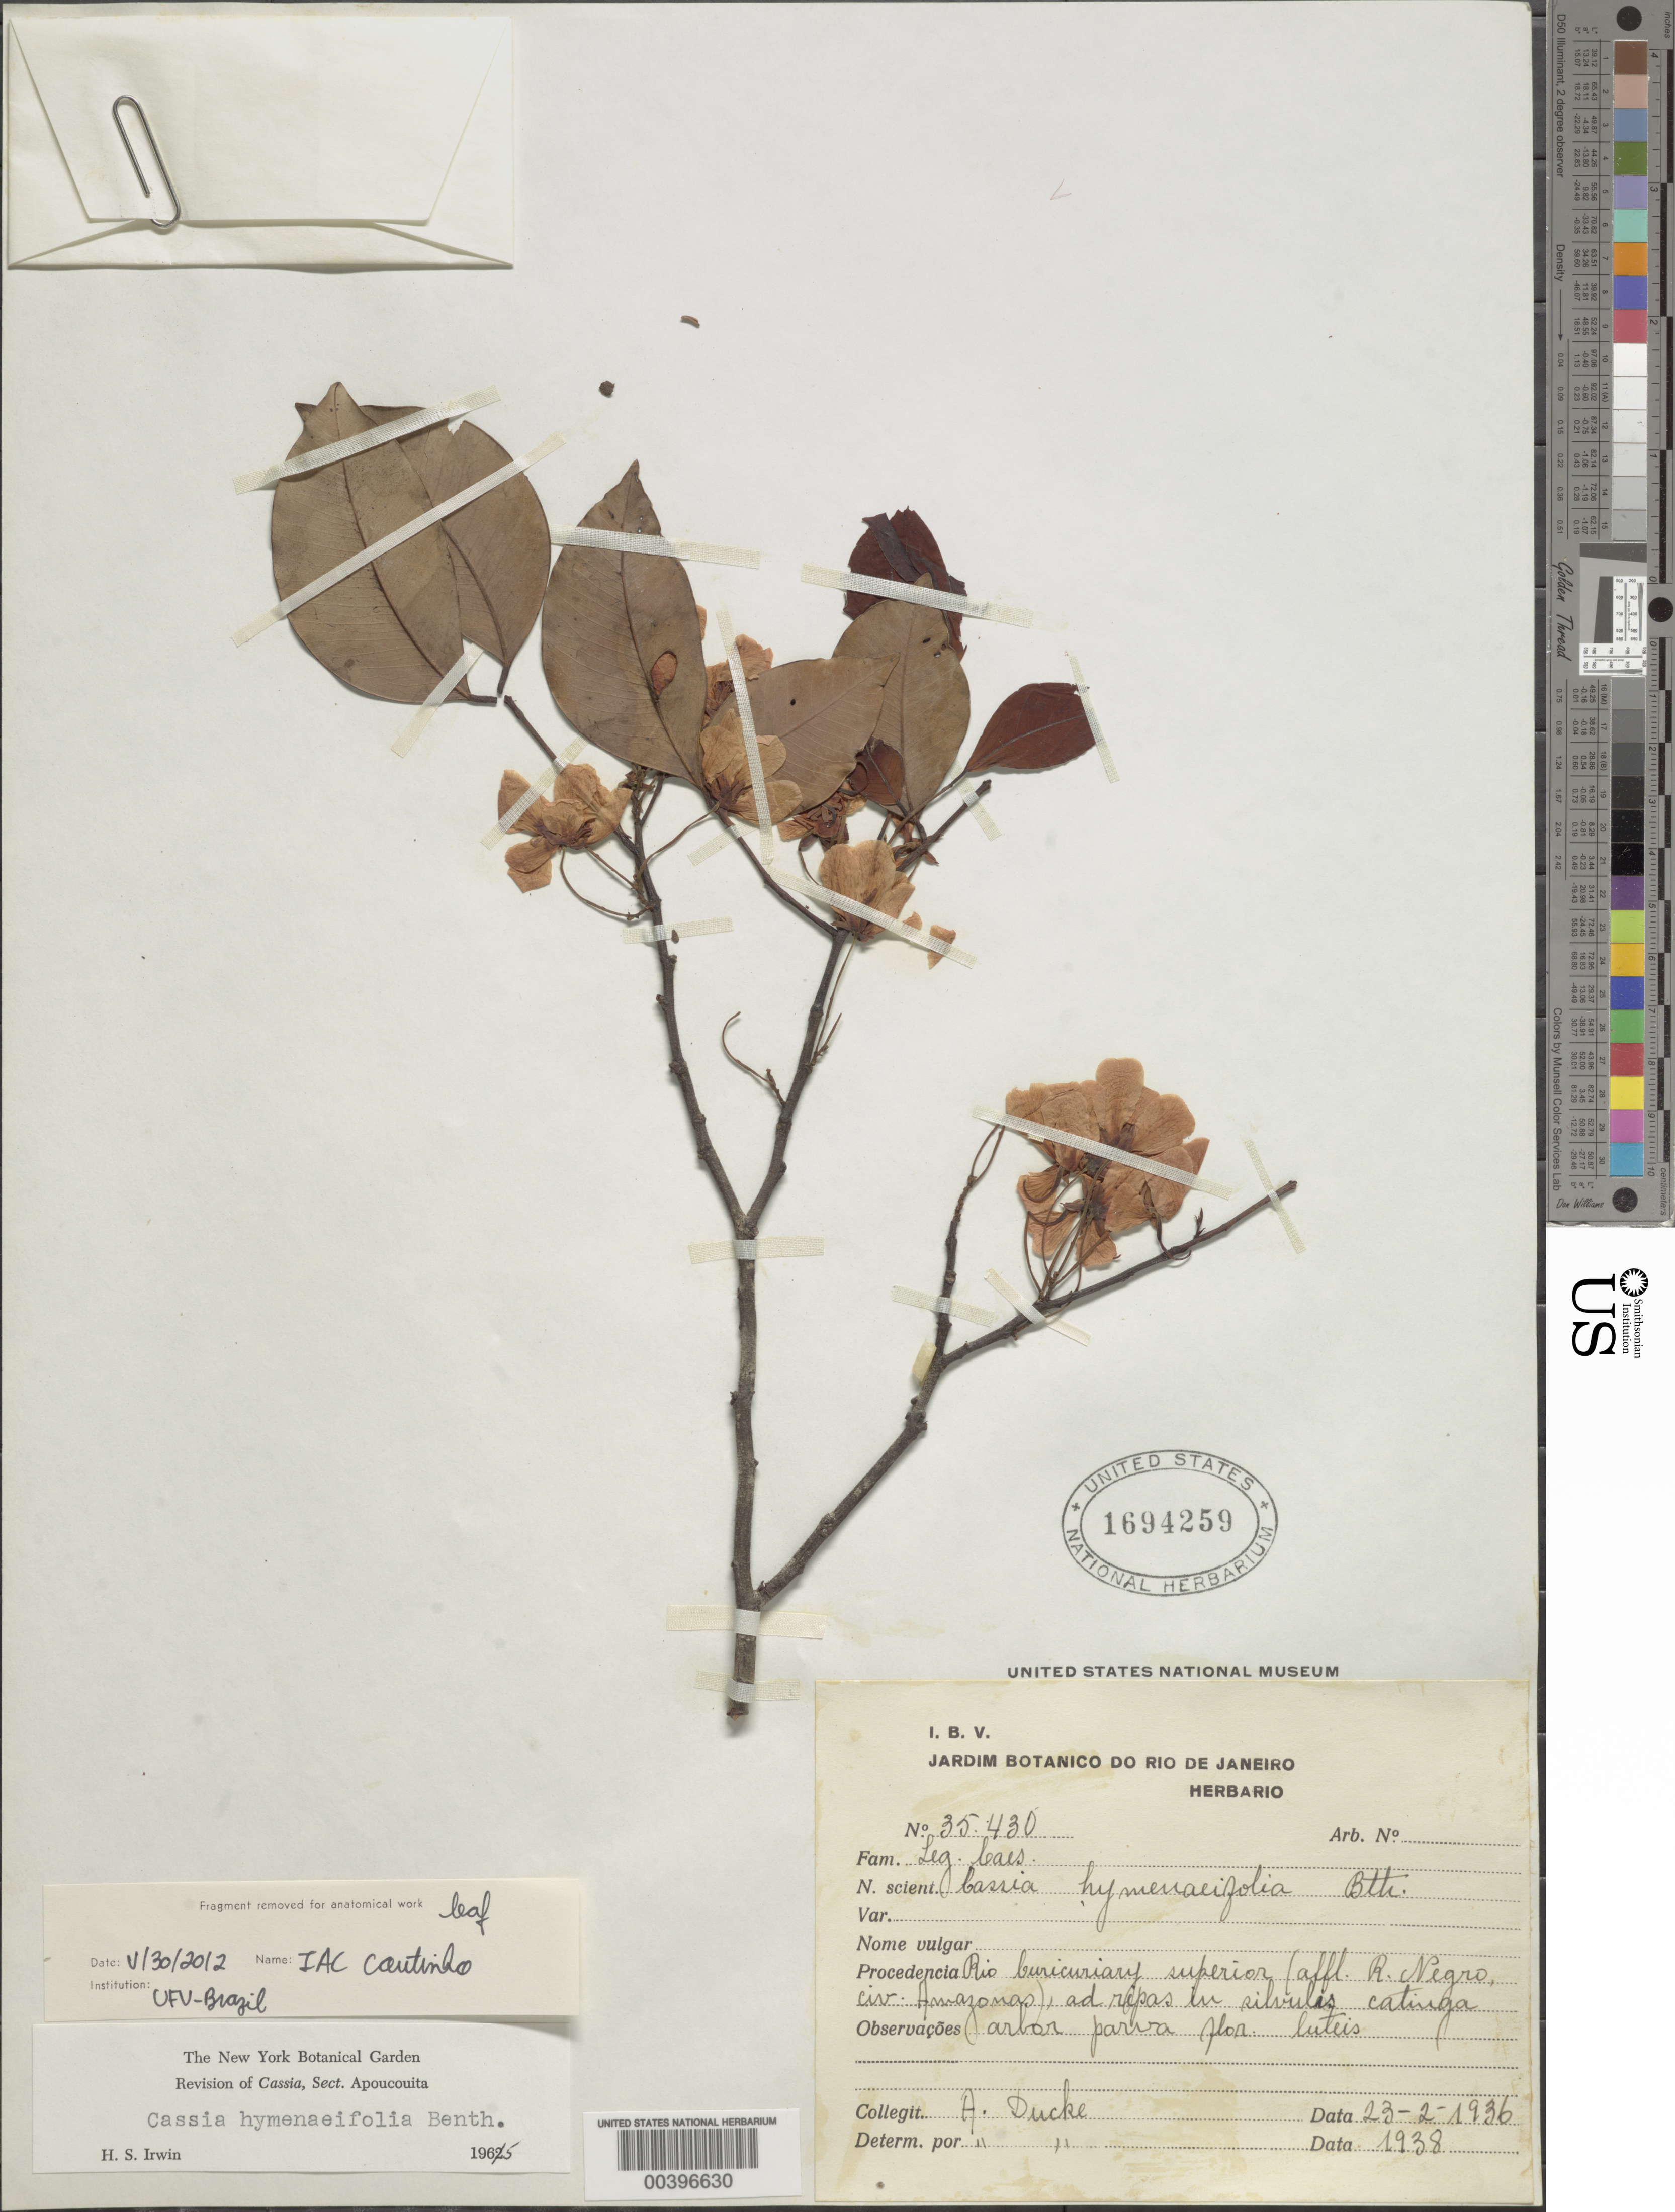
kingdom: Plantae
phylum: Tracheophyta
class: Magnoliopsida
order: Fabales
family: Fabaceae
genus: Chamaecrista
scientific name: Chamaecrista hymenaeifolia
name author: (Benth.) H.S. Irwin & Barneby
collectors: A. Ducke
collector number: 35430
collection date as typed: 23 Feb 1936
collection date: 1936-02-23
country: Venezuela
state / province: Amazonas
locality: Rio curicuriary superior (affl. rio negro)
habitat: Ad ripas in silvulis catinga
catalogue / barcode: US 1694259